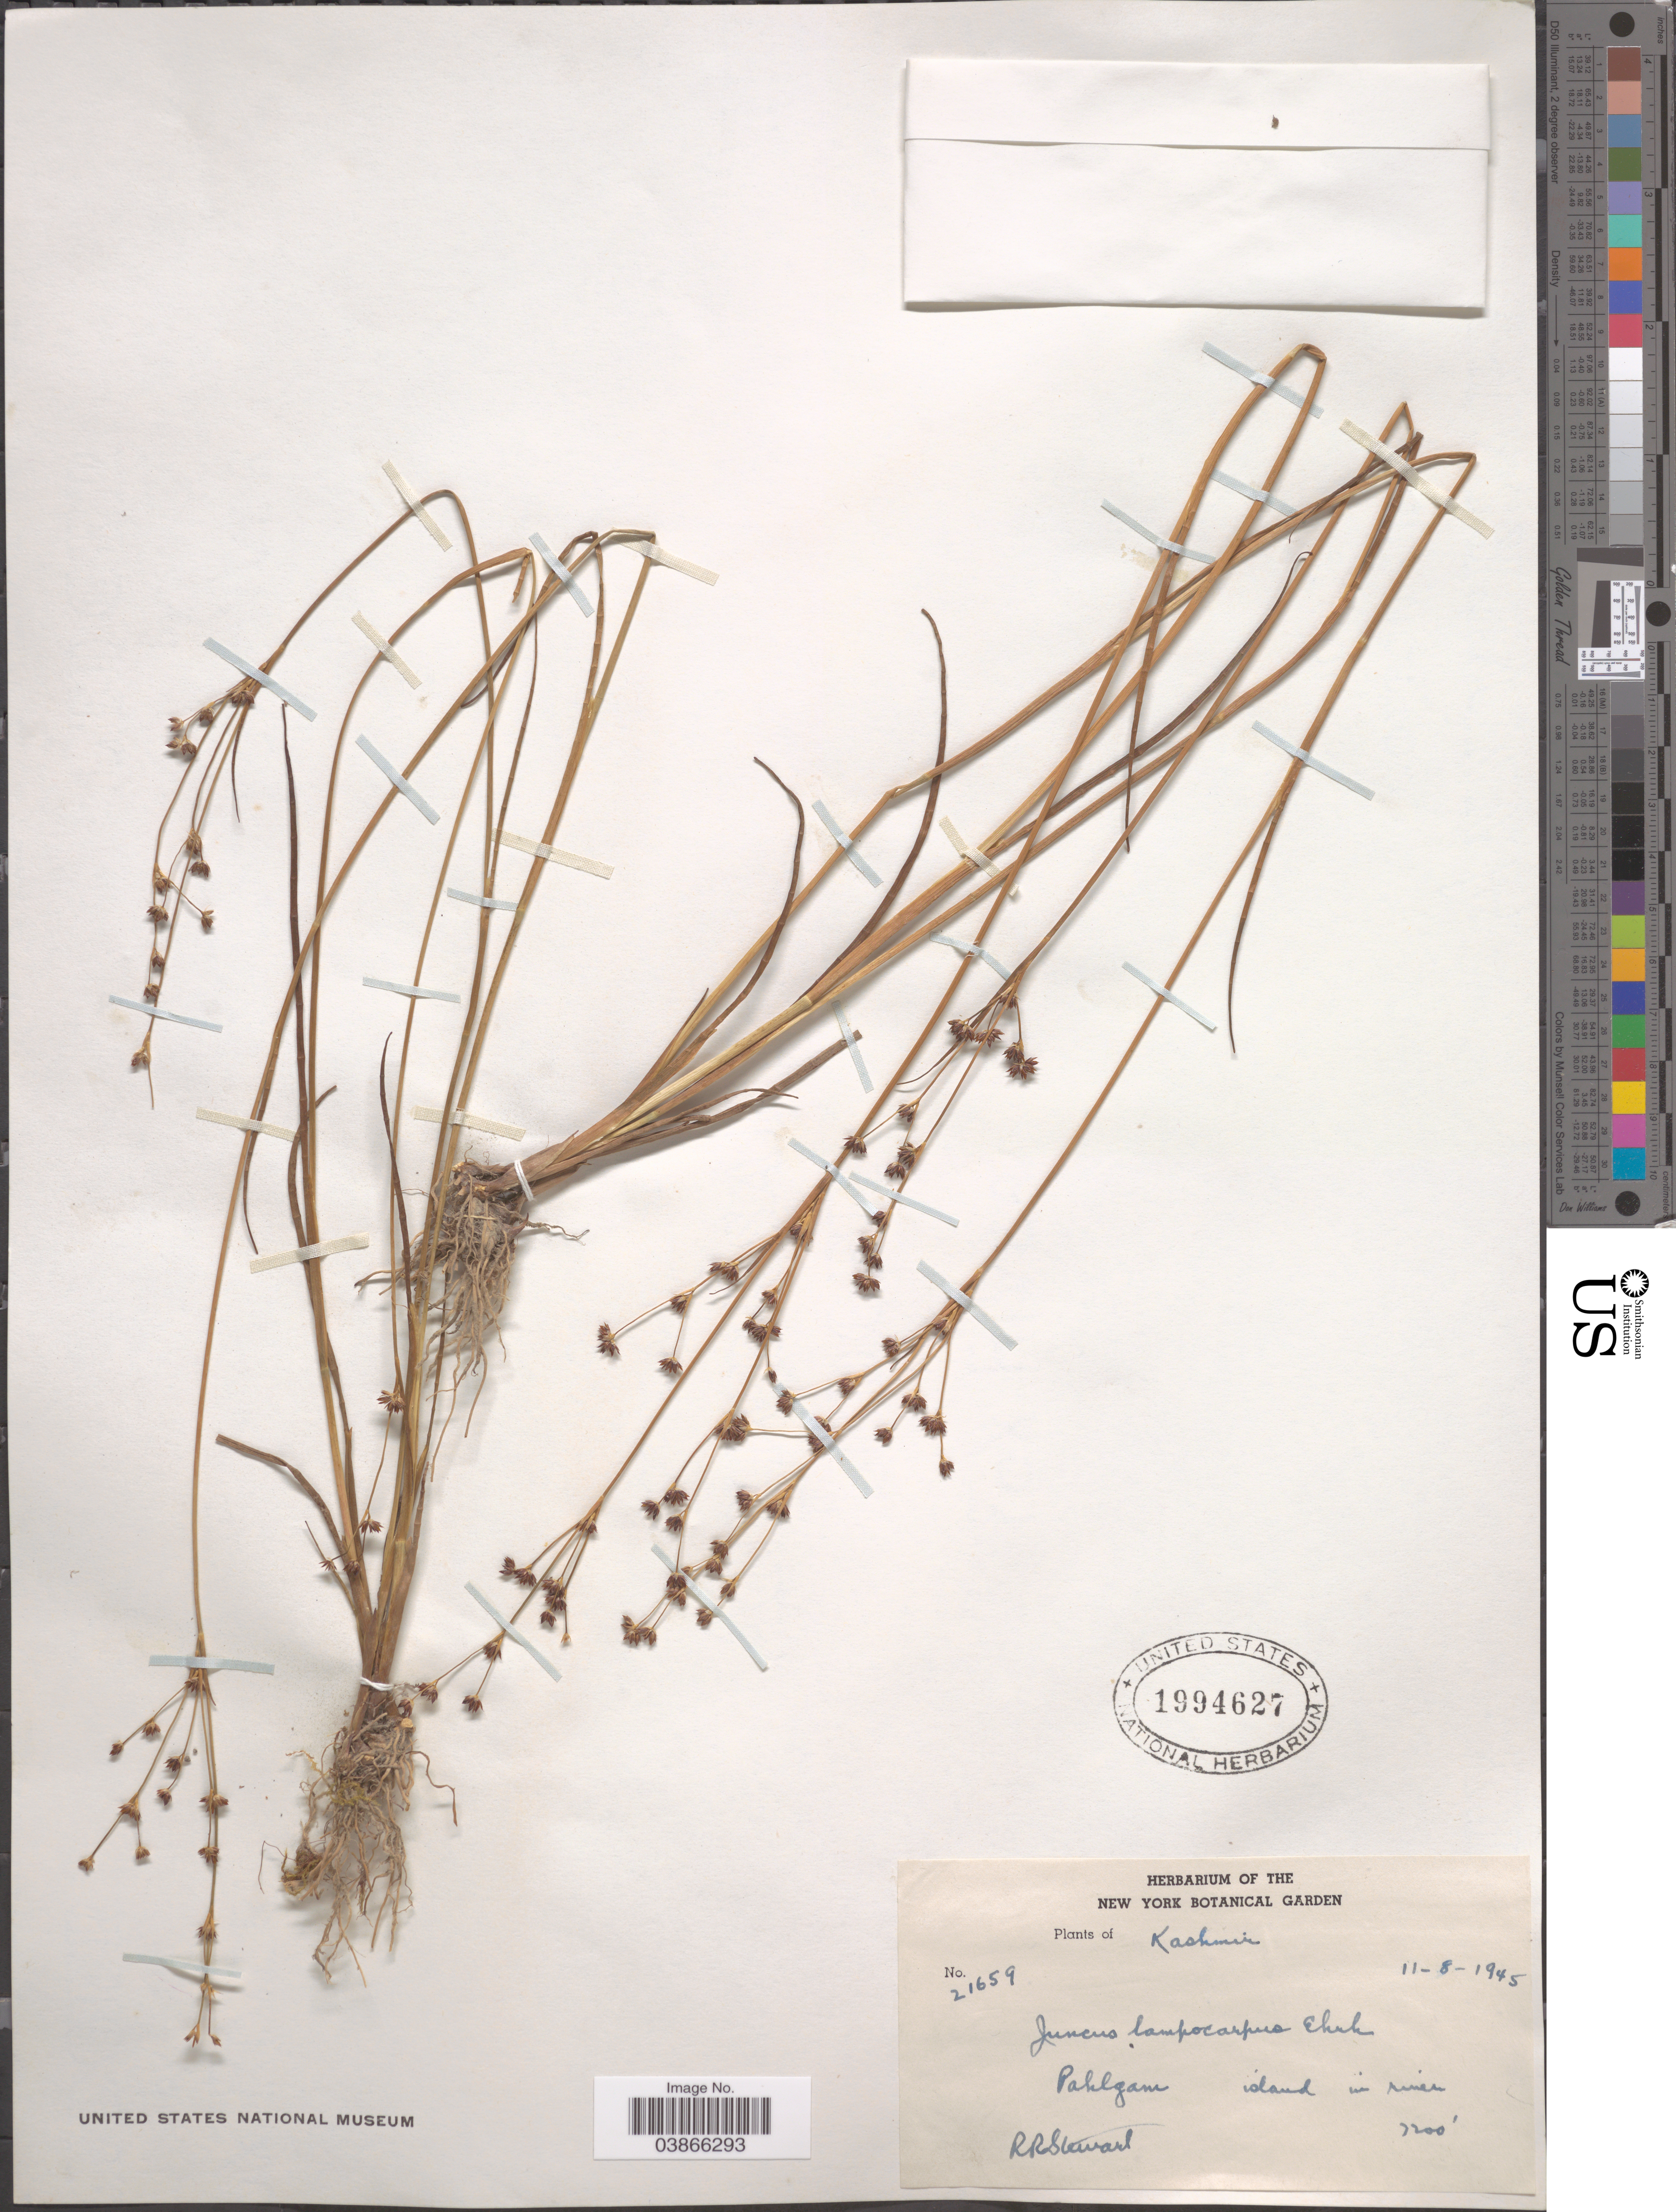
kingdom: Plantae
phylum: Tracheophyta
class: Liliopsida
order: Poales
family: Juncaceae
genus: Juncus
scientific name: Juncus lampocarpus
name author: Ehrh.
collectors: R. Stewart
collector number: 21659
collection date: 1945-08-11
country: India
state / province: Jammu and Kashmir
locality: Kashmir. Pahlgam island in river.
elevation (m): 2195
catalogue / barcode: US 1994627